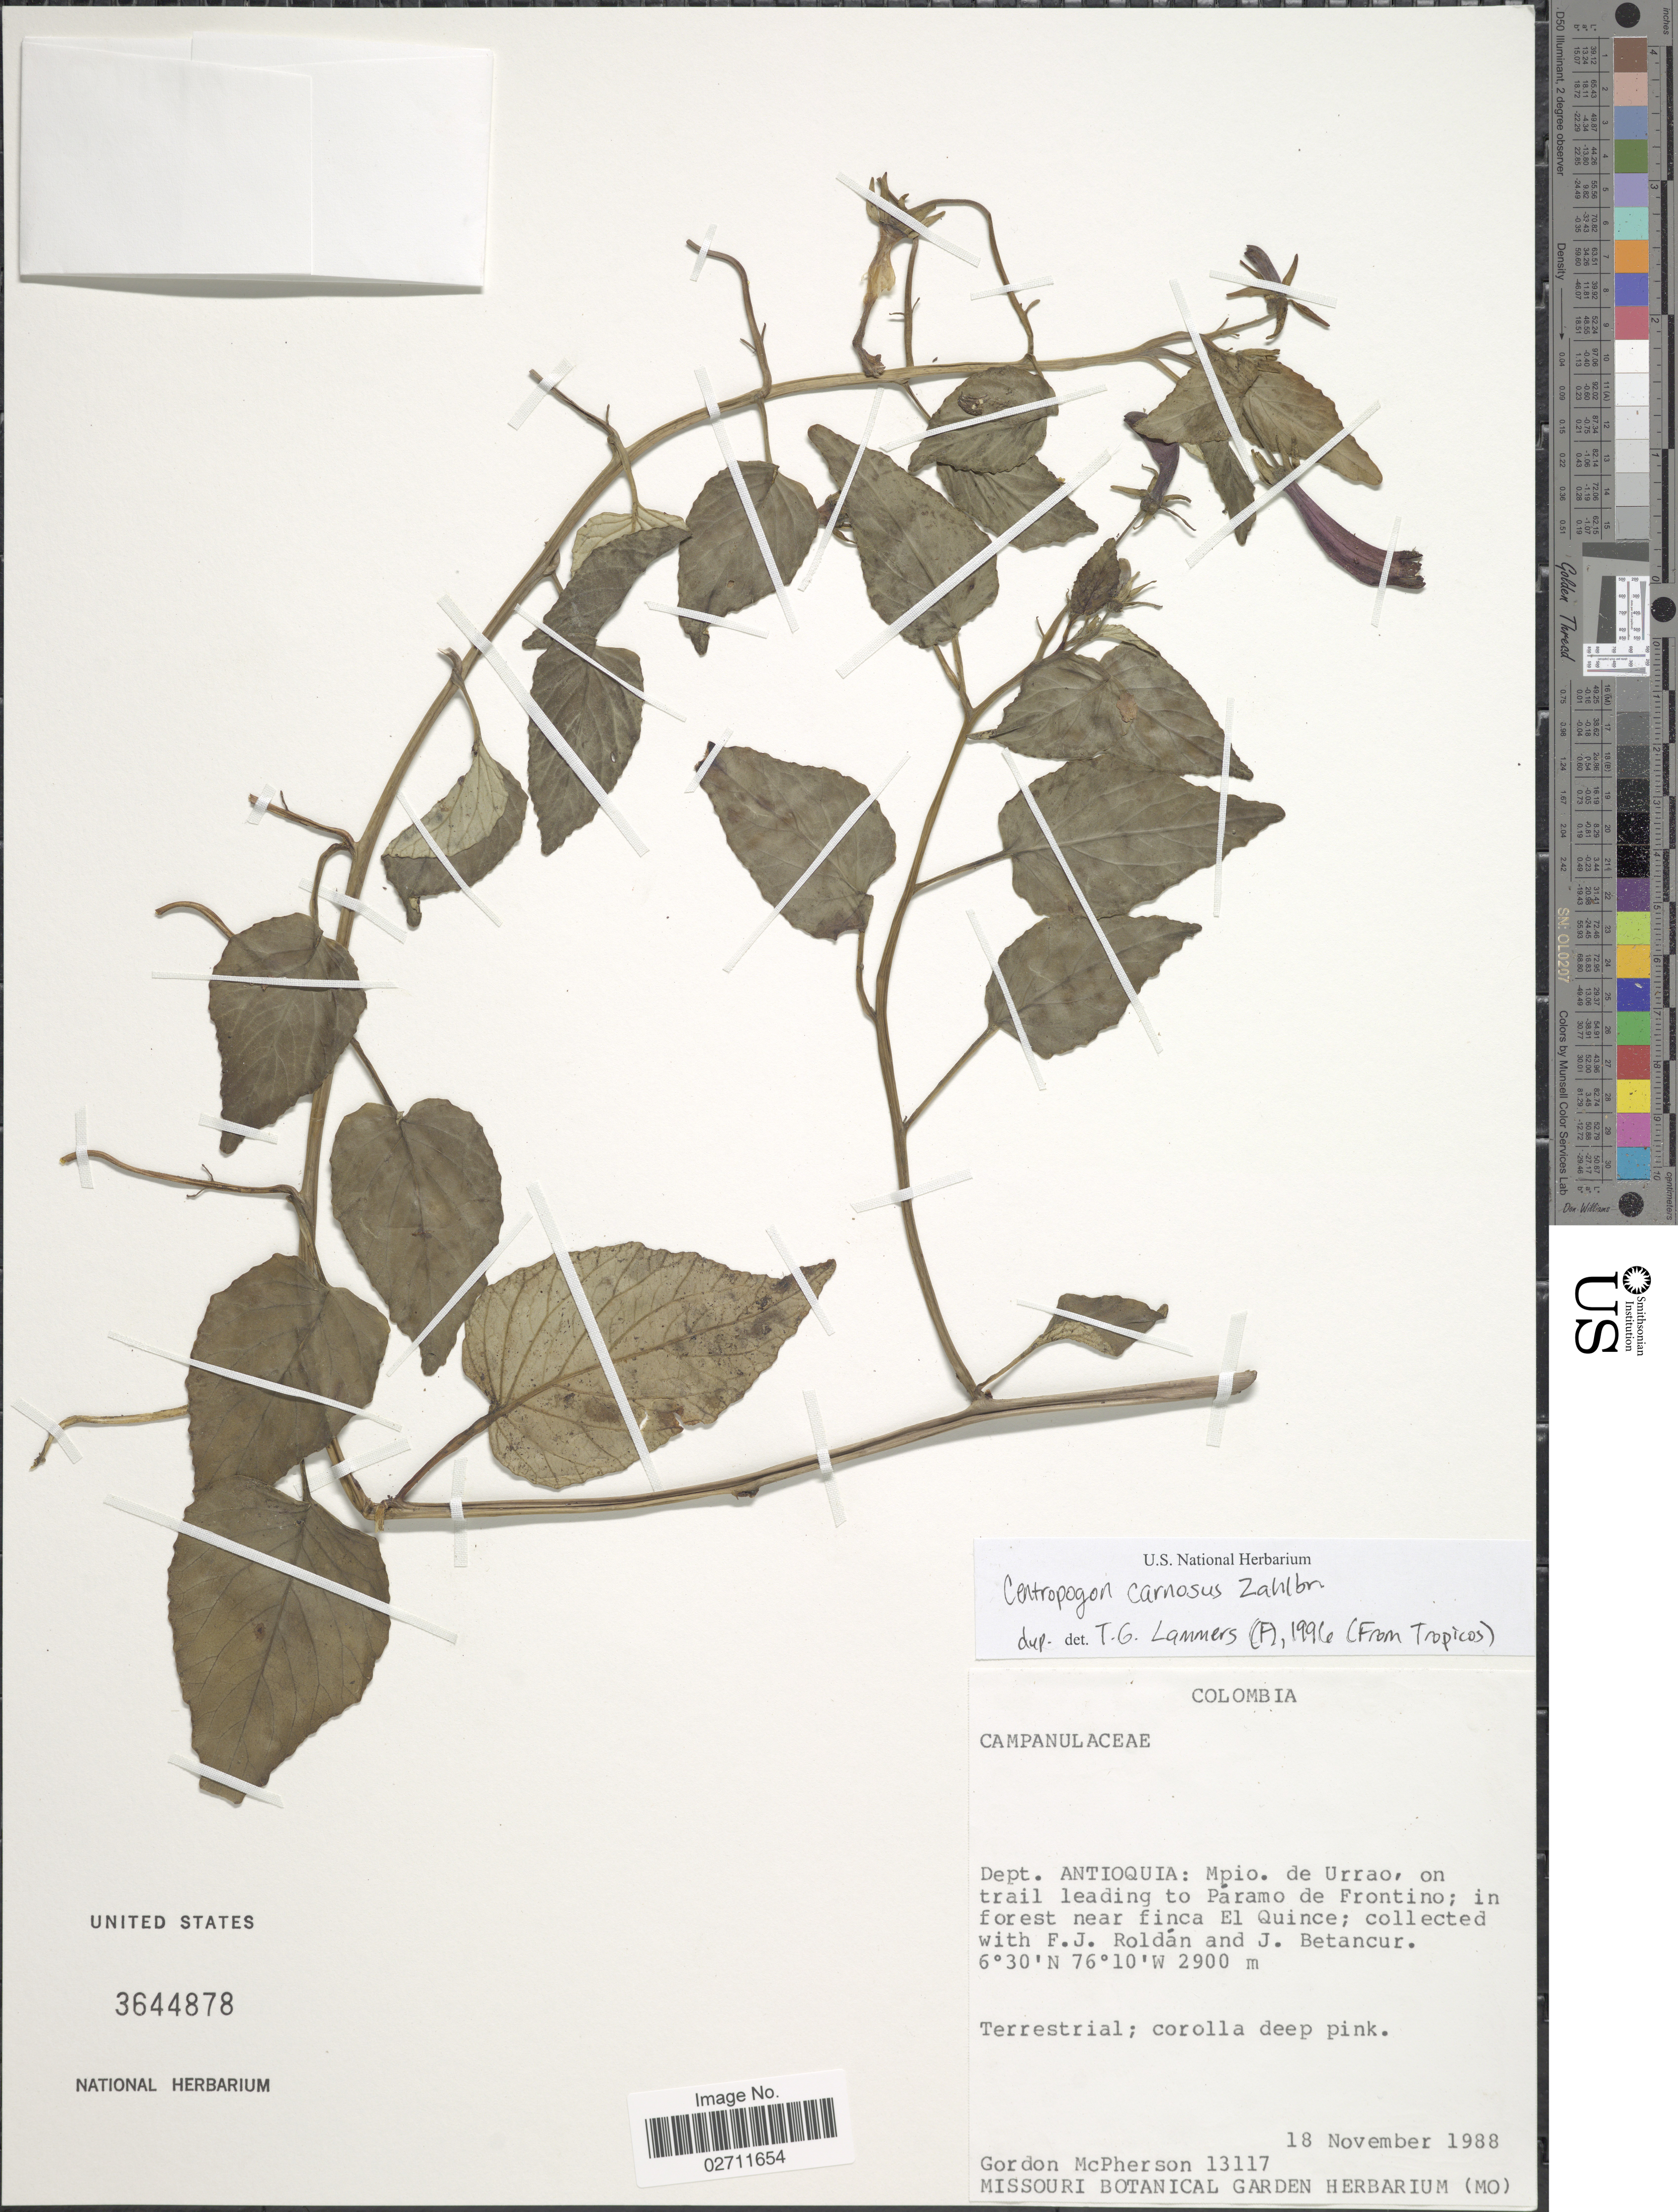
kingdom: Plantae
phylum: Tracheophyta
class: Magnoliopsida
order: Asterales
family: Campanulaceae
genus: Centropogon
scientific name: Centropogon carnosus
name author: Zahlbr.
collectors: G. McPherson, F. J. Roldán & J. Betancur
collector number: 13117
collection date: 1988-11-18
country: Colombia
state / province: Antioquia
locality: Mpio. de Urrao, on trail leading to Paramo de Frontino; in forest near finca El Quince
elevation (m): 2900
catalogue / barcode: US 3644878